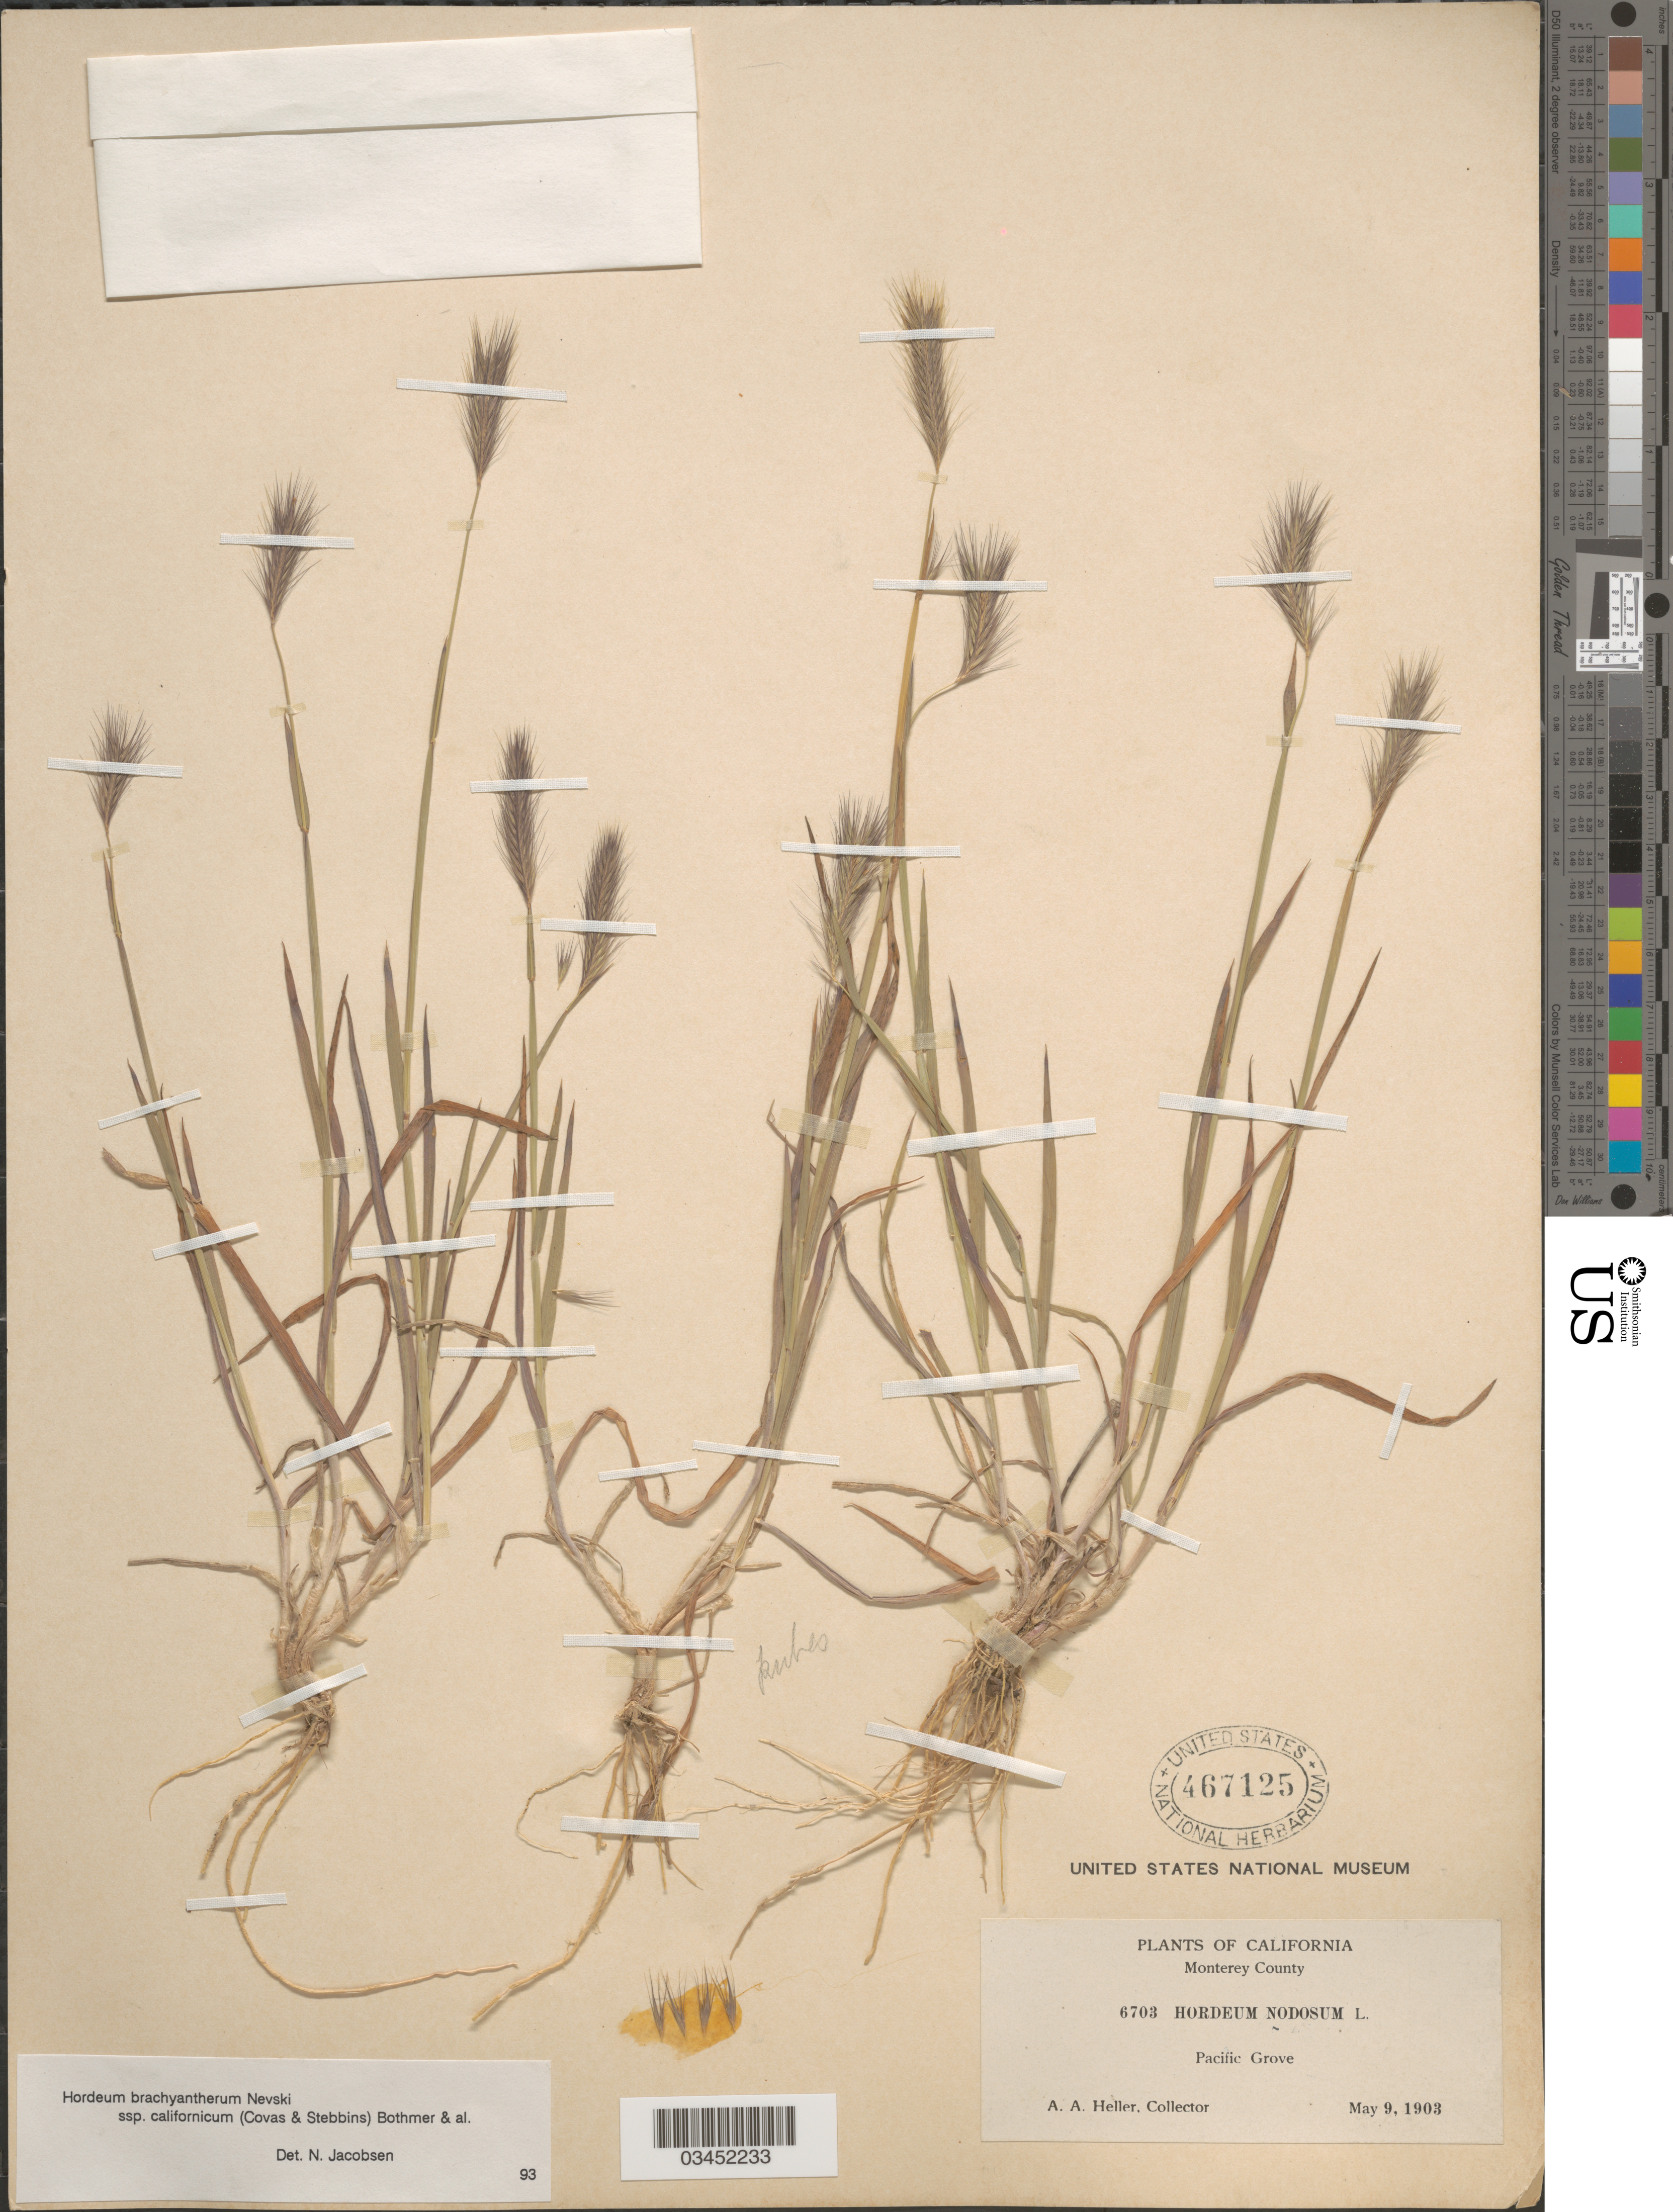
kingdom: Plantae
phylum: Tracheophyta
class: Liliopsida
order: Poales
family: Poaceae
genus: Hordeum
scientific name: Hordeum brachyantherum subsp. californicum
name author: (Covas & Stebbins) Bothmer et al.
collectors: A. A. Heller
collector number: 6703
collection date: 1903-05-09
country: United States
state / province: California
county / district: Monterey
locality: Monterey County. Pacific Grove.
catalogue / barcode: US 467125